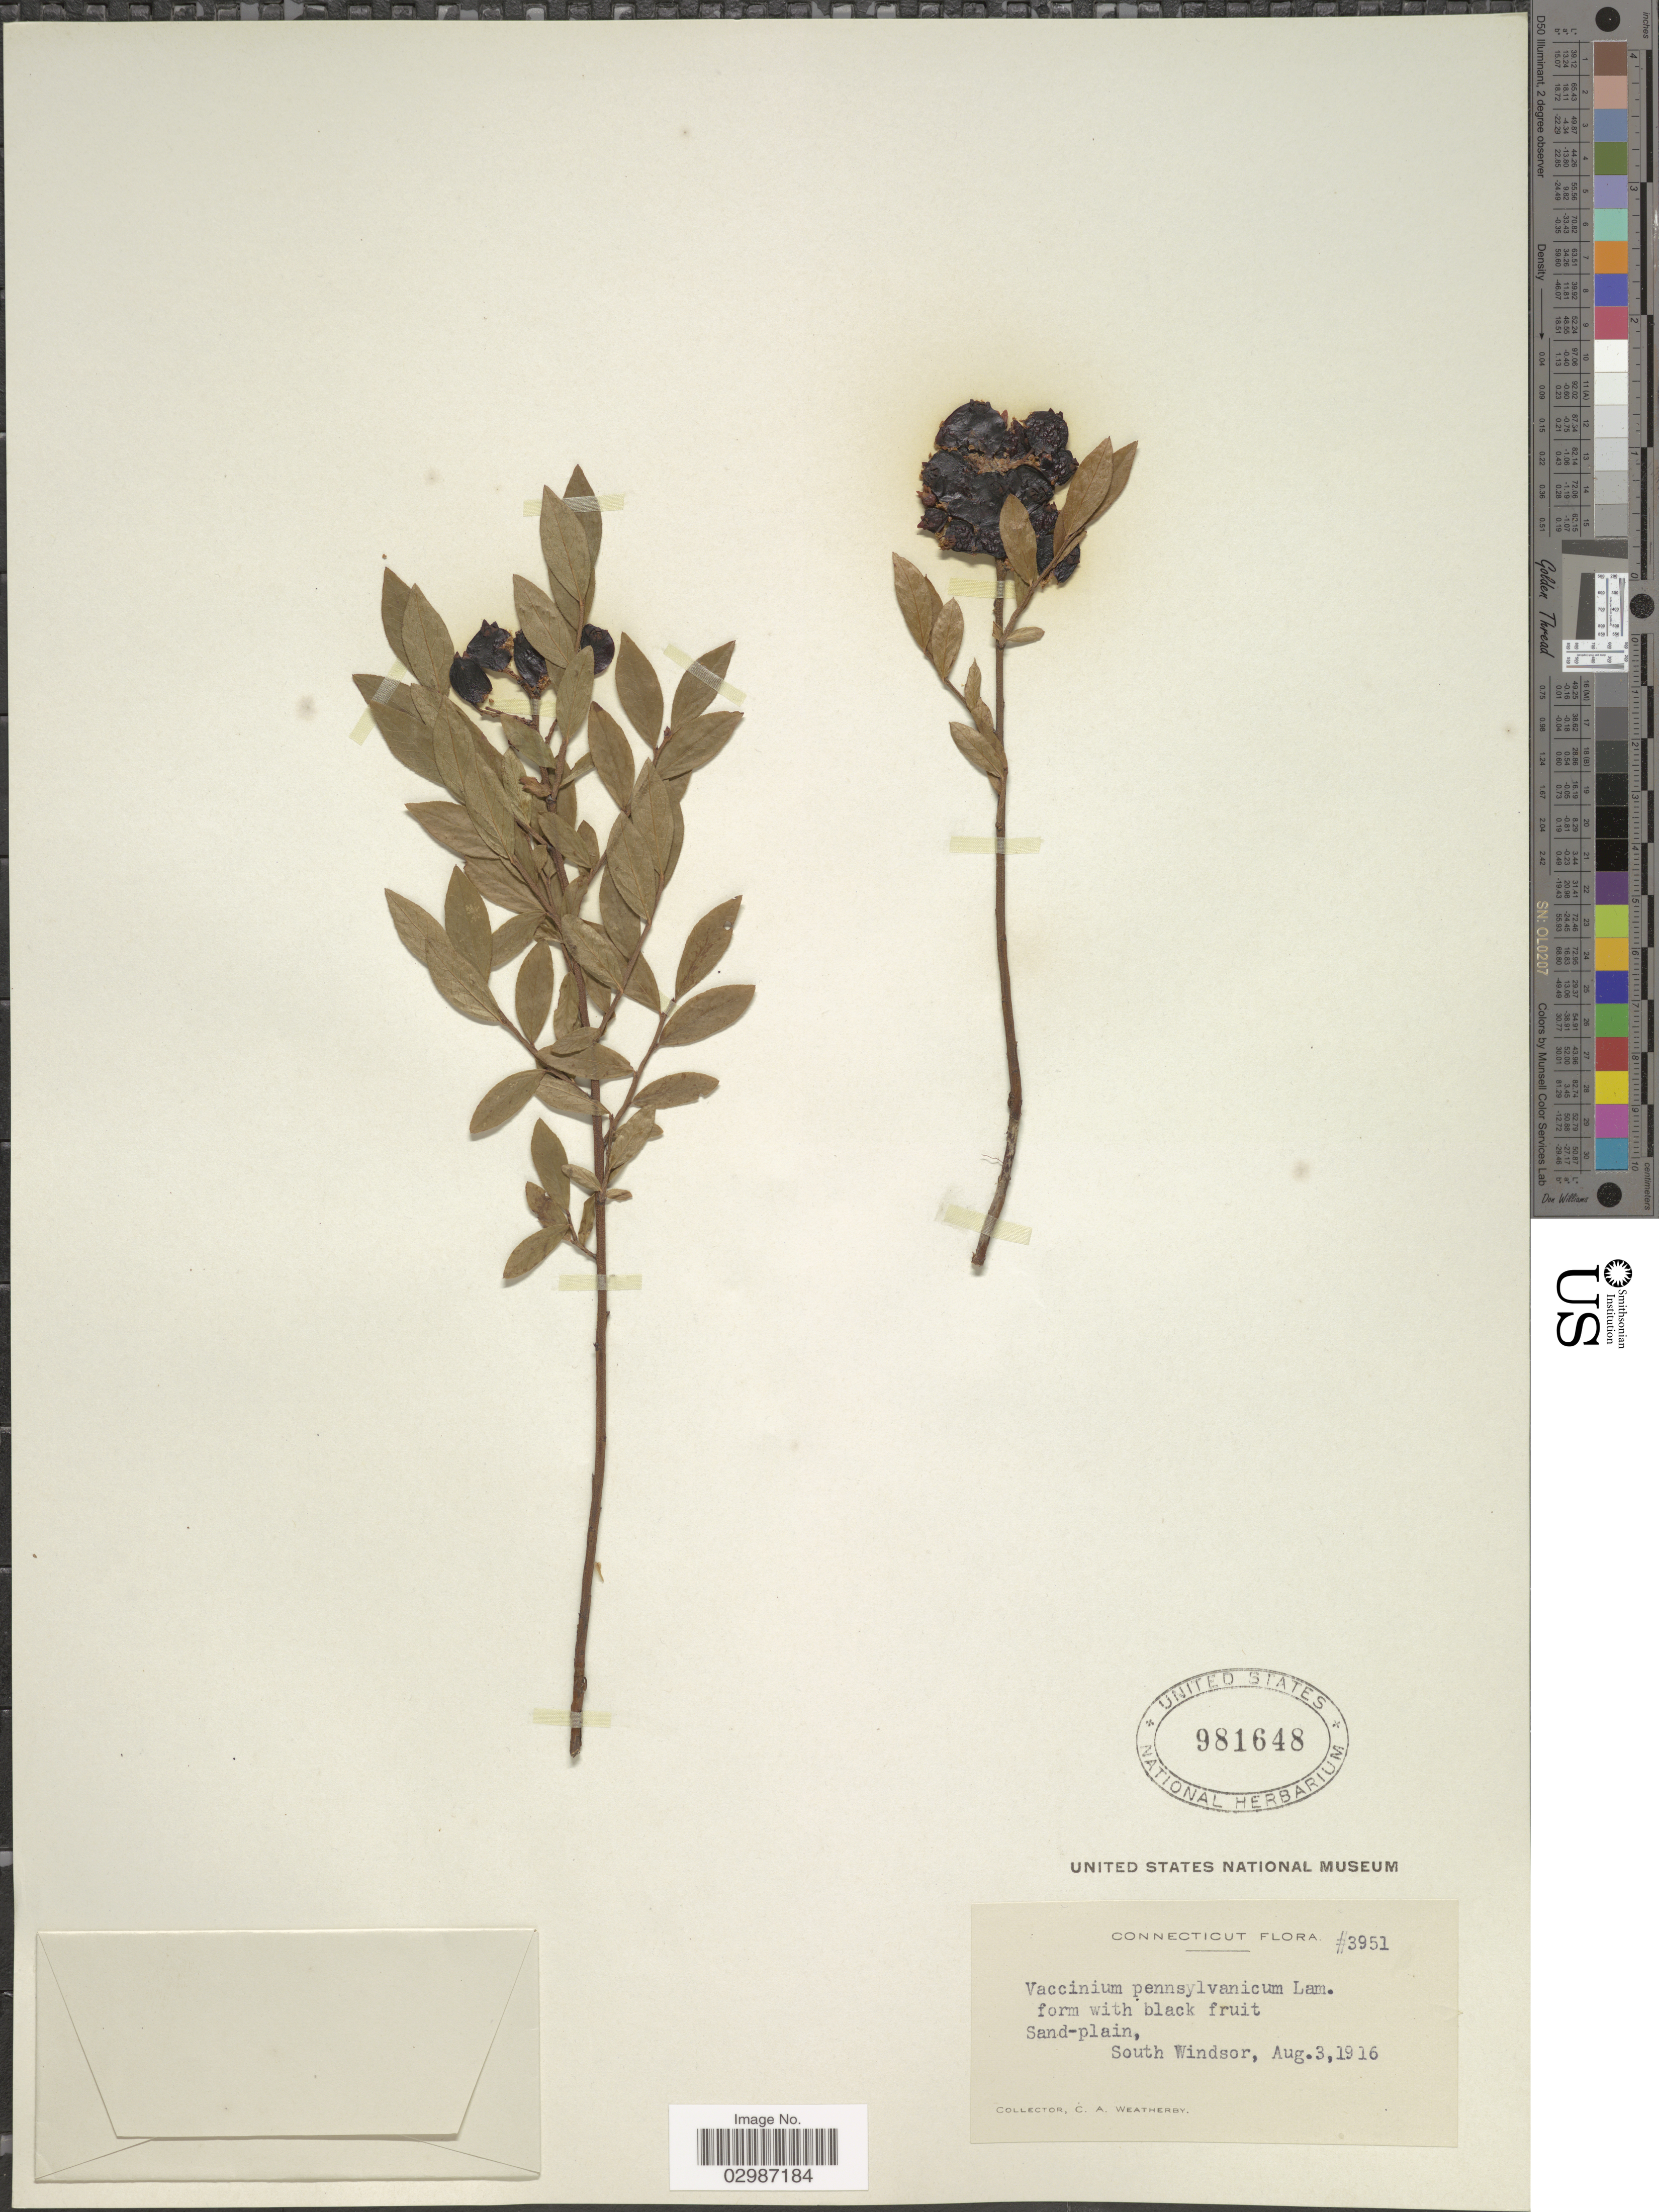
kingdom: Plantae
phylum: Tracheophyta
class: Magnoliopsida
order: Ericales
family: Ericaceae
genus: Vaccinium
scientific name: Vaccinium angustifolium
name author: Aiton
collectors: C. A. Weatherby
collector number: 3951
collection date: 1916-08-03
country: United States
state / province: Connecticut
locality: Sand-plain, South Windsor.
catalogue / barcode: US 981648